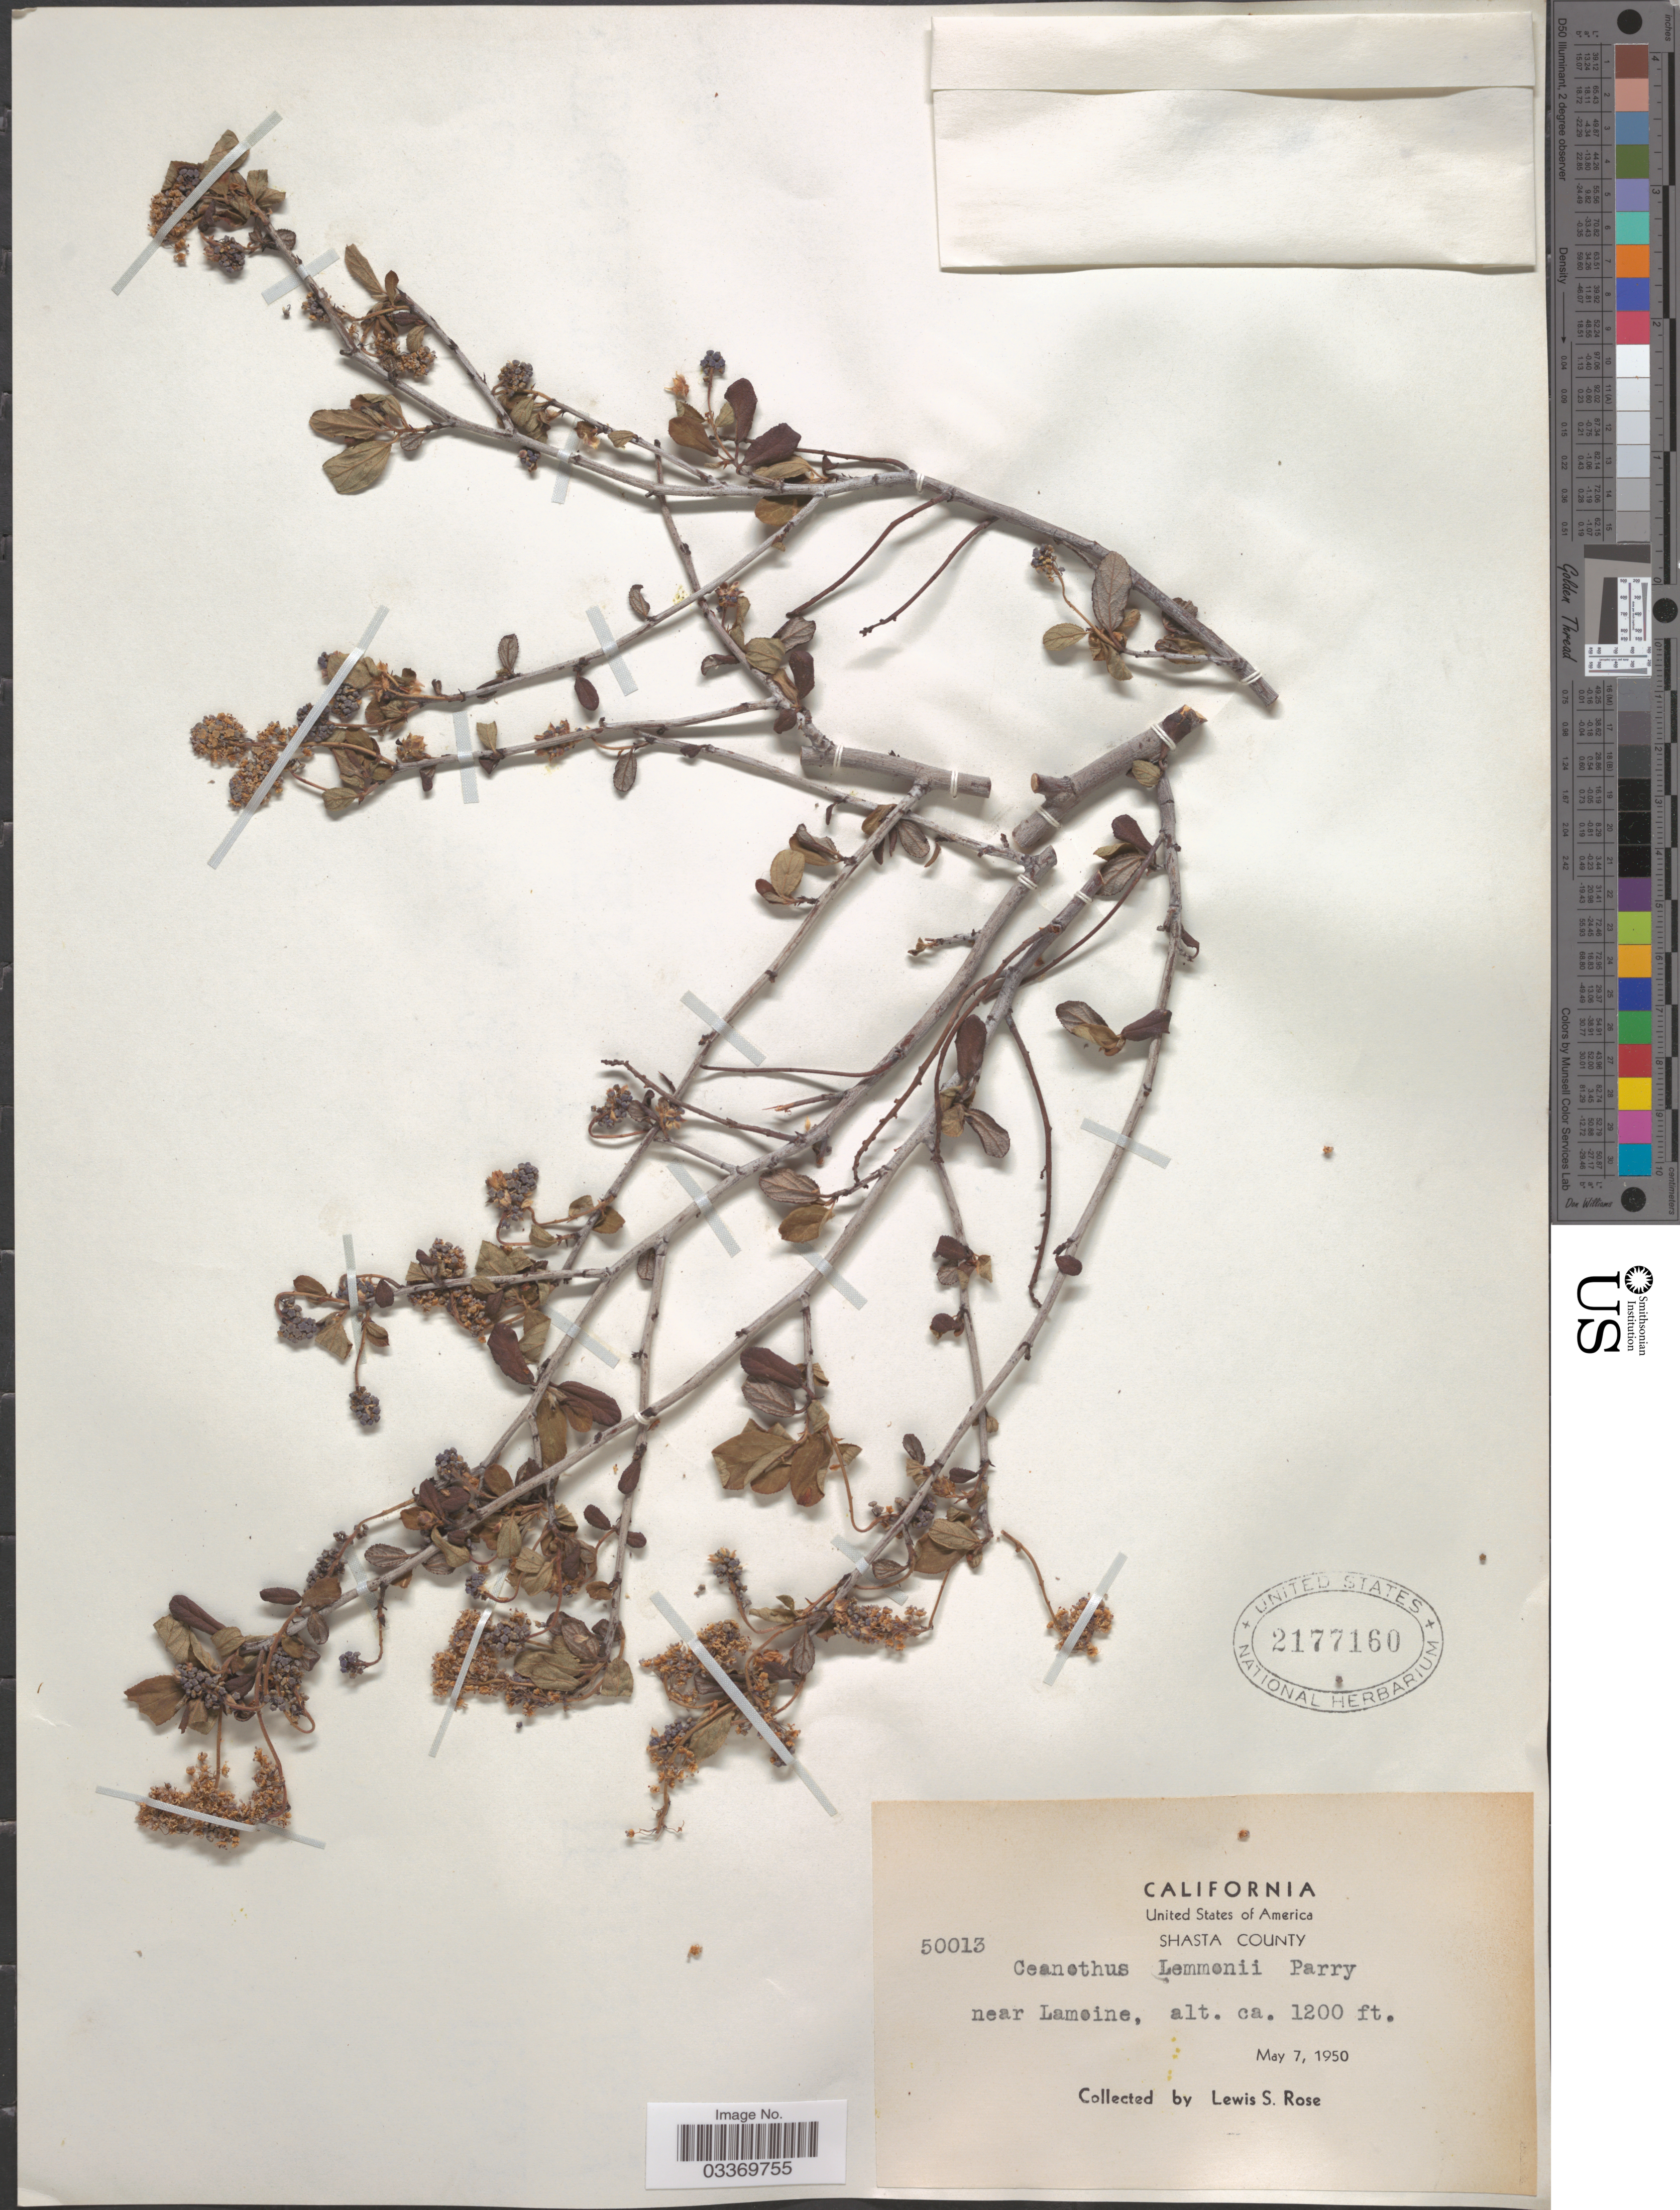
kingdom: Plantae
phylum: Tracheophyta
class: Magnoliopsida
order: Rosales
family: Rhamnaceae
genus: Ceanothus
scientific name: Ceanothus lemmonii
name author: Parry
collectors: L. S. Rose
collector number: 50013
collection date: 1950-05-07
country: United States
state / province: California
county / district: Shasta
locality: Shasta County. Near Lamoine.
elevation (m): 366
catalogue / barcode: US 2177160